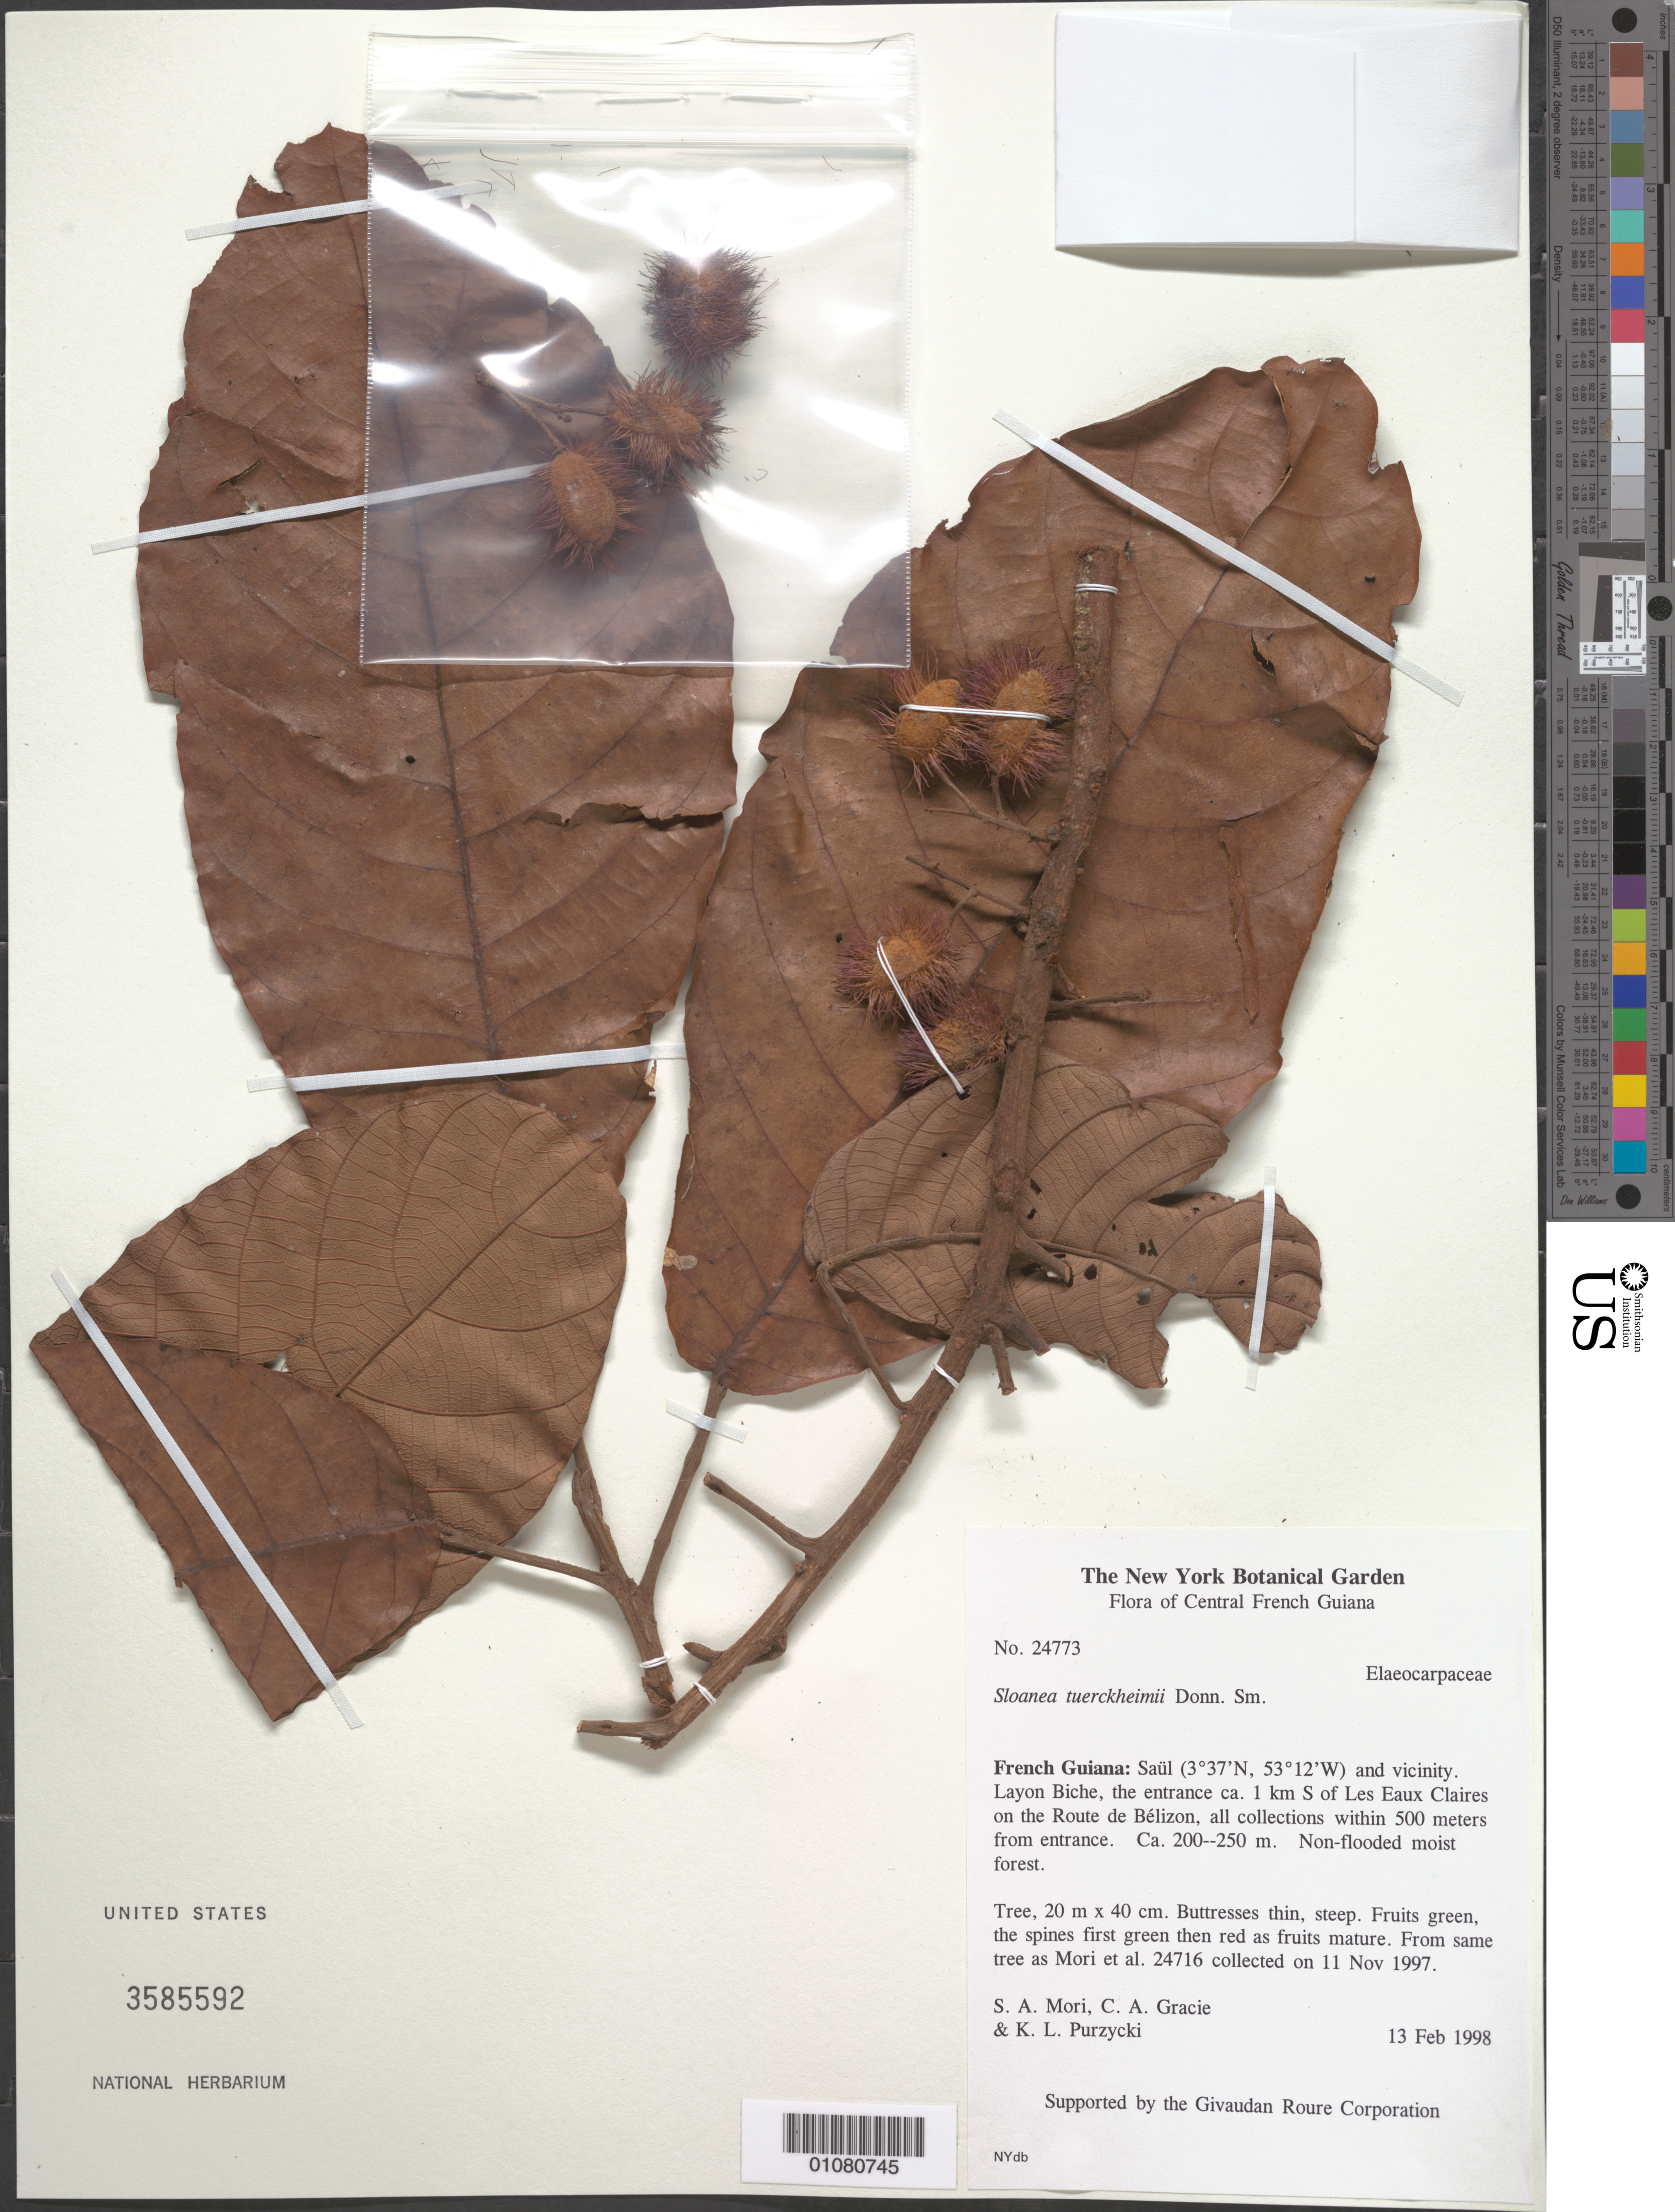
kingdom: Plantae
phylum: Tracheophyta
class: Magnoliopsida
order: Oxalidales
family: Elaeocarpaceae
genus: Sloanea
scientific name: Sloanea tuerckheimii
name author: Donn. Sm.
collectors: S. Mori, C. A. Gracie & K. Purzycki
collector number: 24773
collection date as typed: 13-Feb-98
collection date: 1998-02-13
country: French Guiana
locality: Saül and vic., Layon Biche, the entrace ca 1km S of Les Eaux Claires on the Route de Bélizon, all collection within 500m from entrance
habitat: Non-flooded moist forest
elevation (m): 200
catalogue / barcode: US 3585592